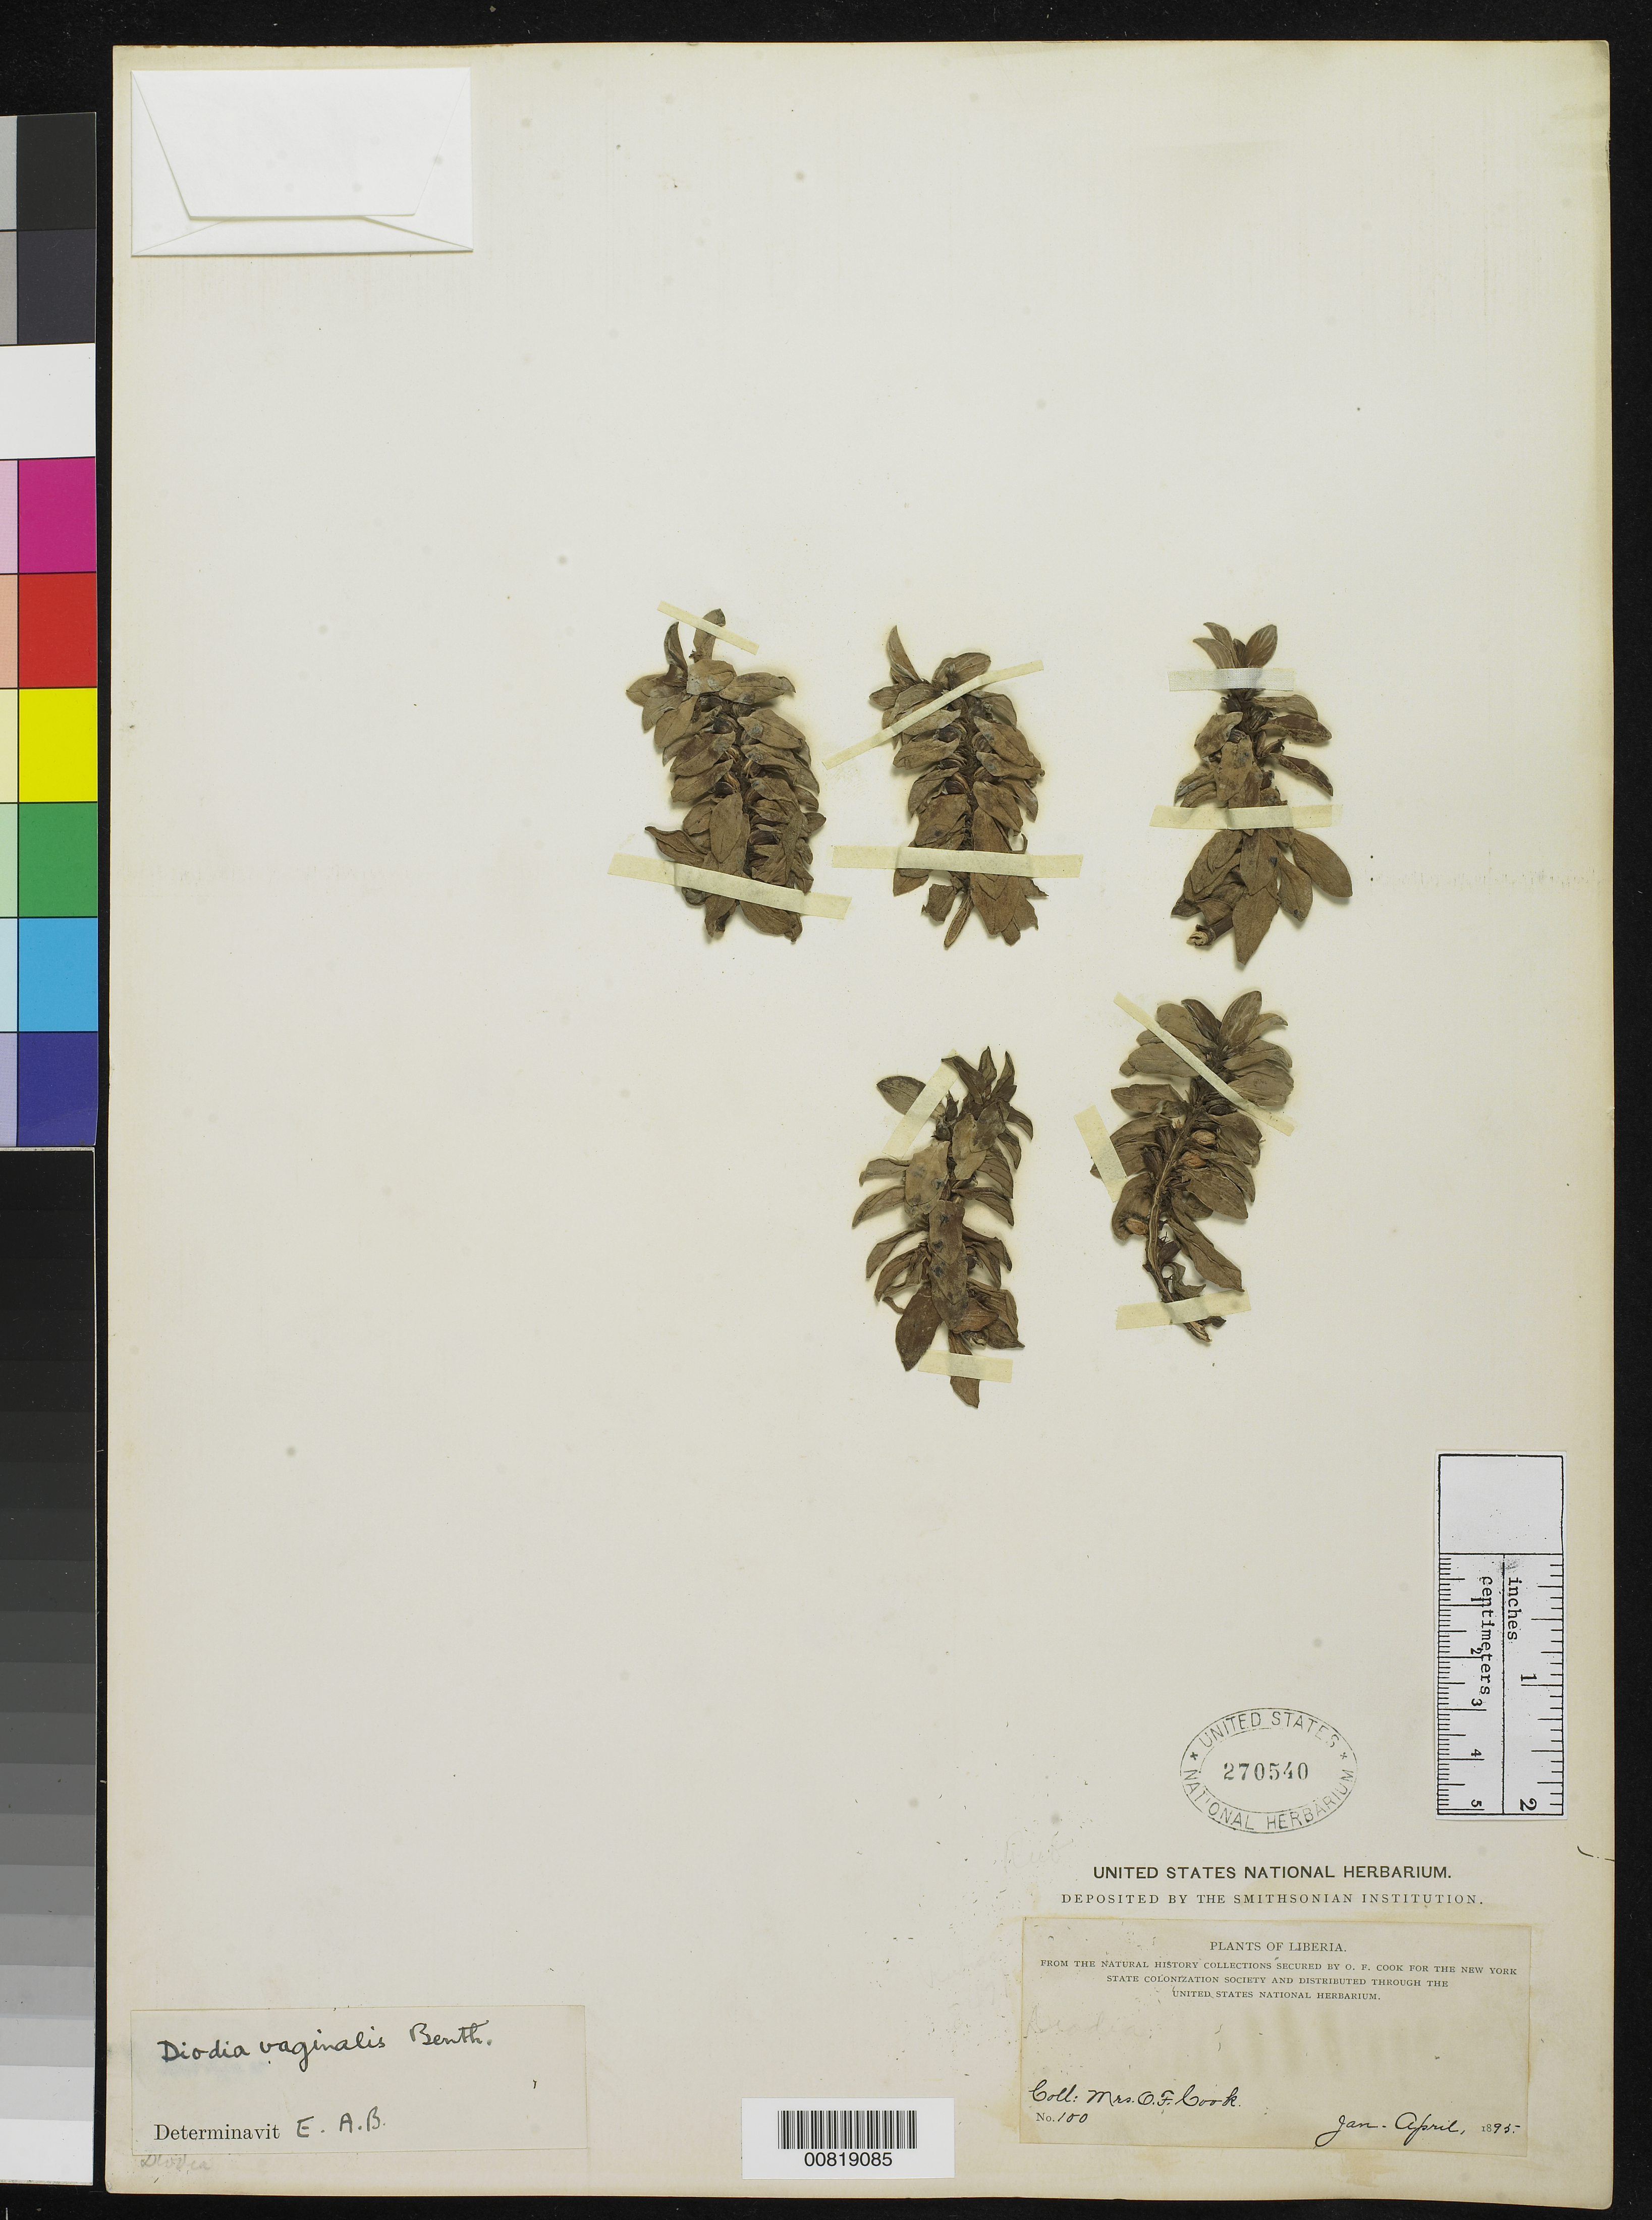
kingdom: Plantae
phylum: Tracheophyta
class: Magnoliopsida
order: Gentianales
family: Rubiaceae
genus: Diodia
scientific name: Diodia vaginalis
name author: Benth.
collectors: Alice C. Cook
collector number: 100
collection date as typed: Jan 1895 to -- Apr 1895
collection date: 1895-01/1895-04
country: Liberia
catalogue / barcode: US 270540